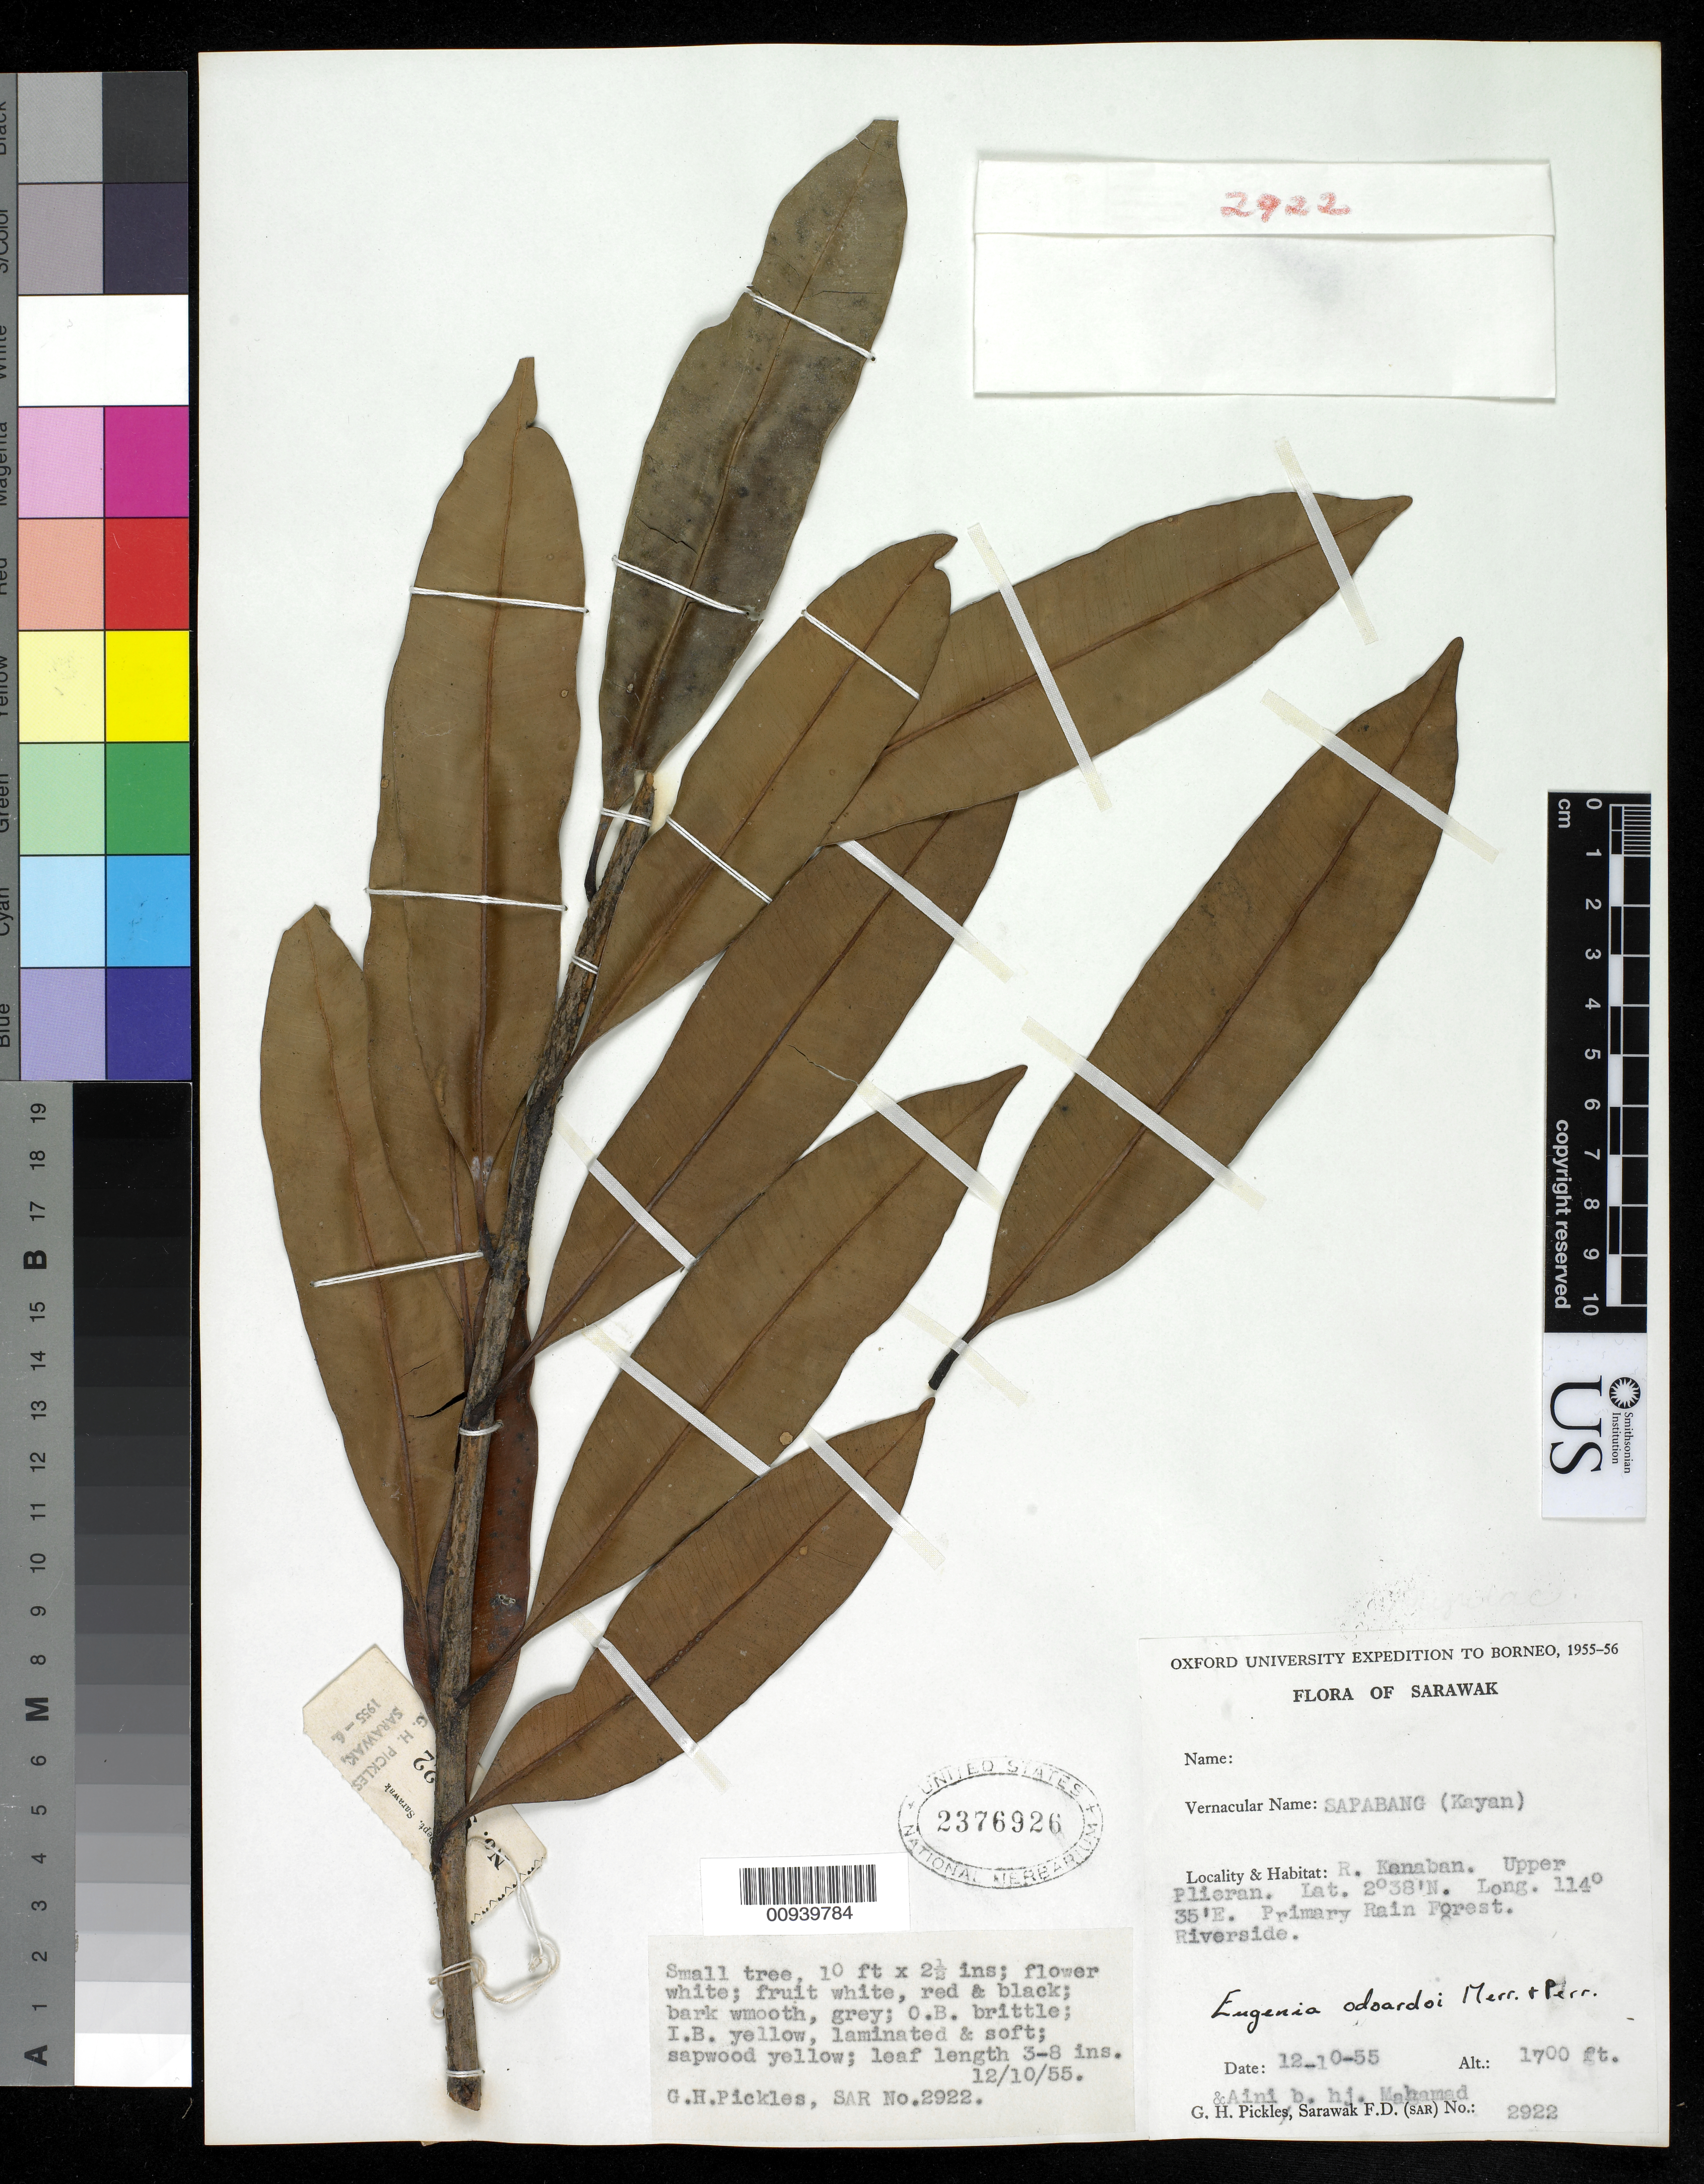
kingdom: Plantae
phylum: Tracheophyta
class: Magnoliopsida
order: Myrtales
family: Myrtaceae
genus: Syzygium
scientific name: Syzygium odoardoi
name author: Merr. & L.M. Perry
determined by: Strong, Mark T., (BOT), Smithsonian Institution - National Museum of Natural History (UNITED STATES)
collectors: G. Pickles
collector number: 2922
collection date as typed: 12 Oct 1955 or 10 Dec 1955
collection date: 1955-10-12 or 1955-12-10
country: Indonesia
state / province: Sarawak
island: Borneo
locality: R. Kenaban, Upper Plieran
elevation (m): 518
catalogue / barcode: US 2376926